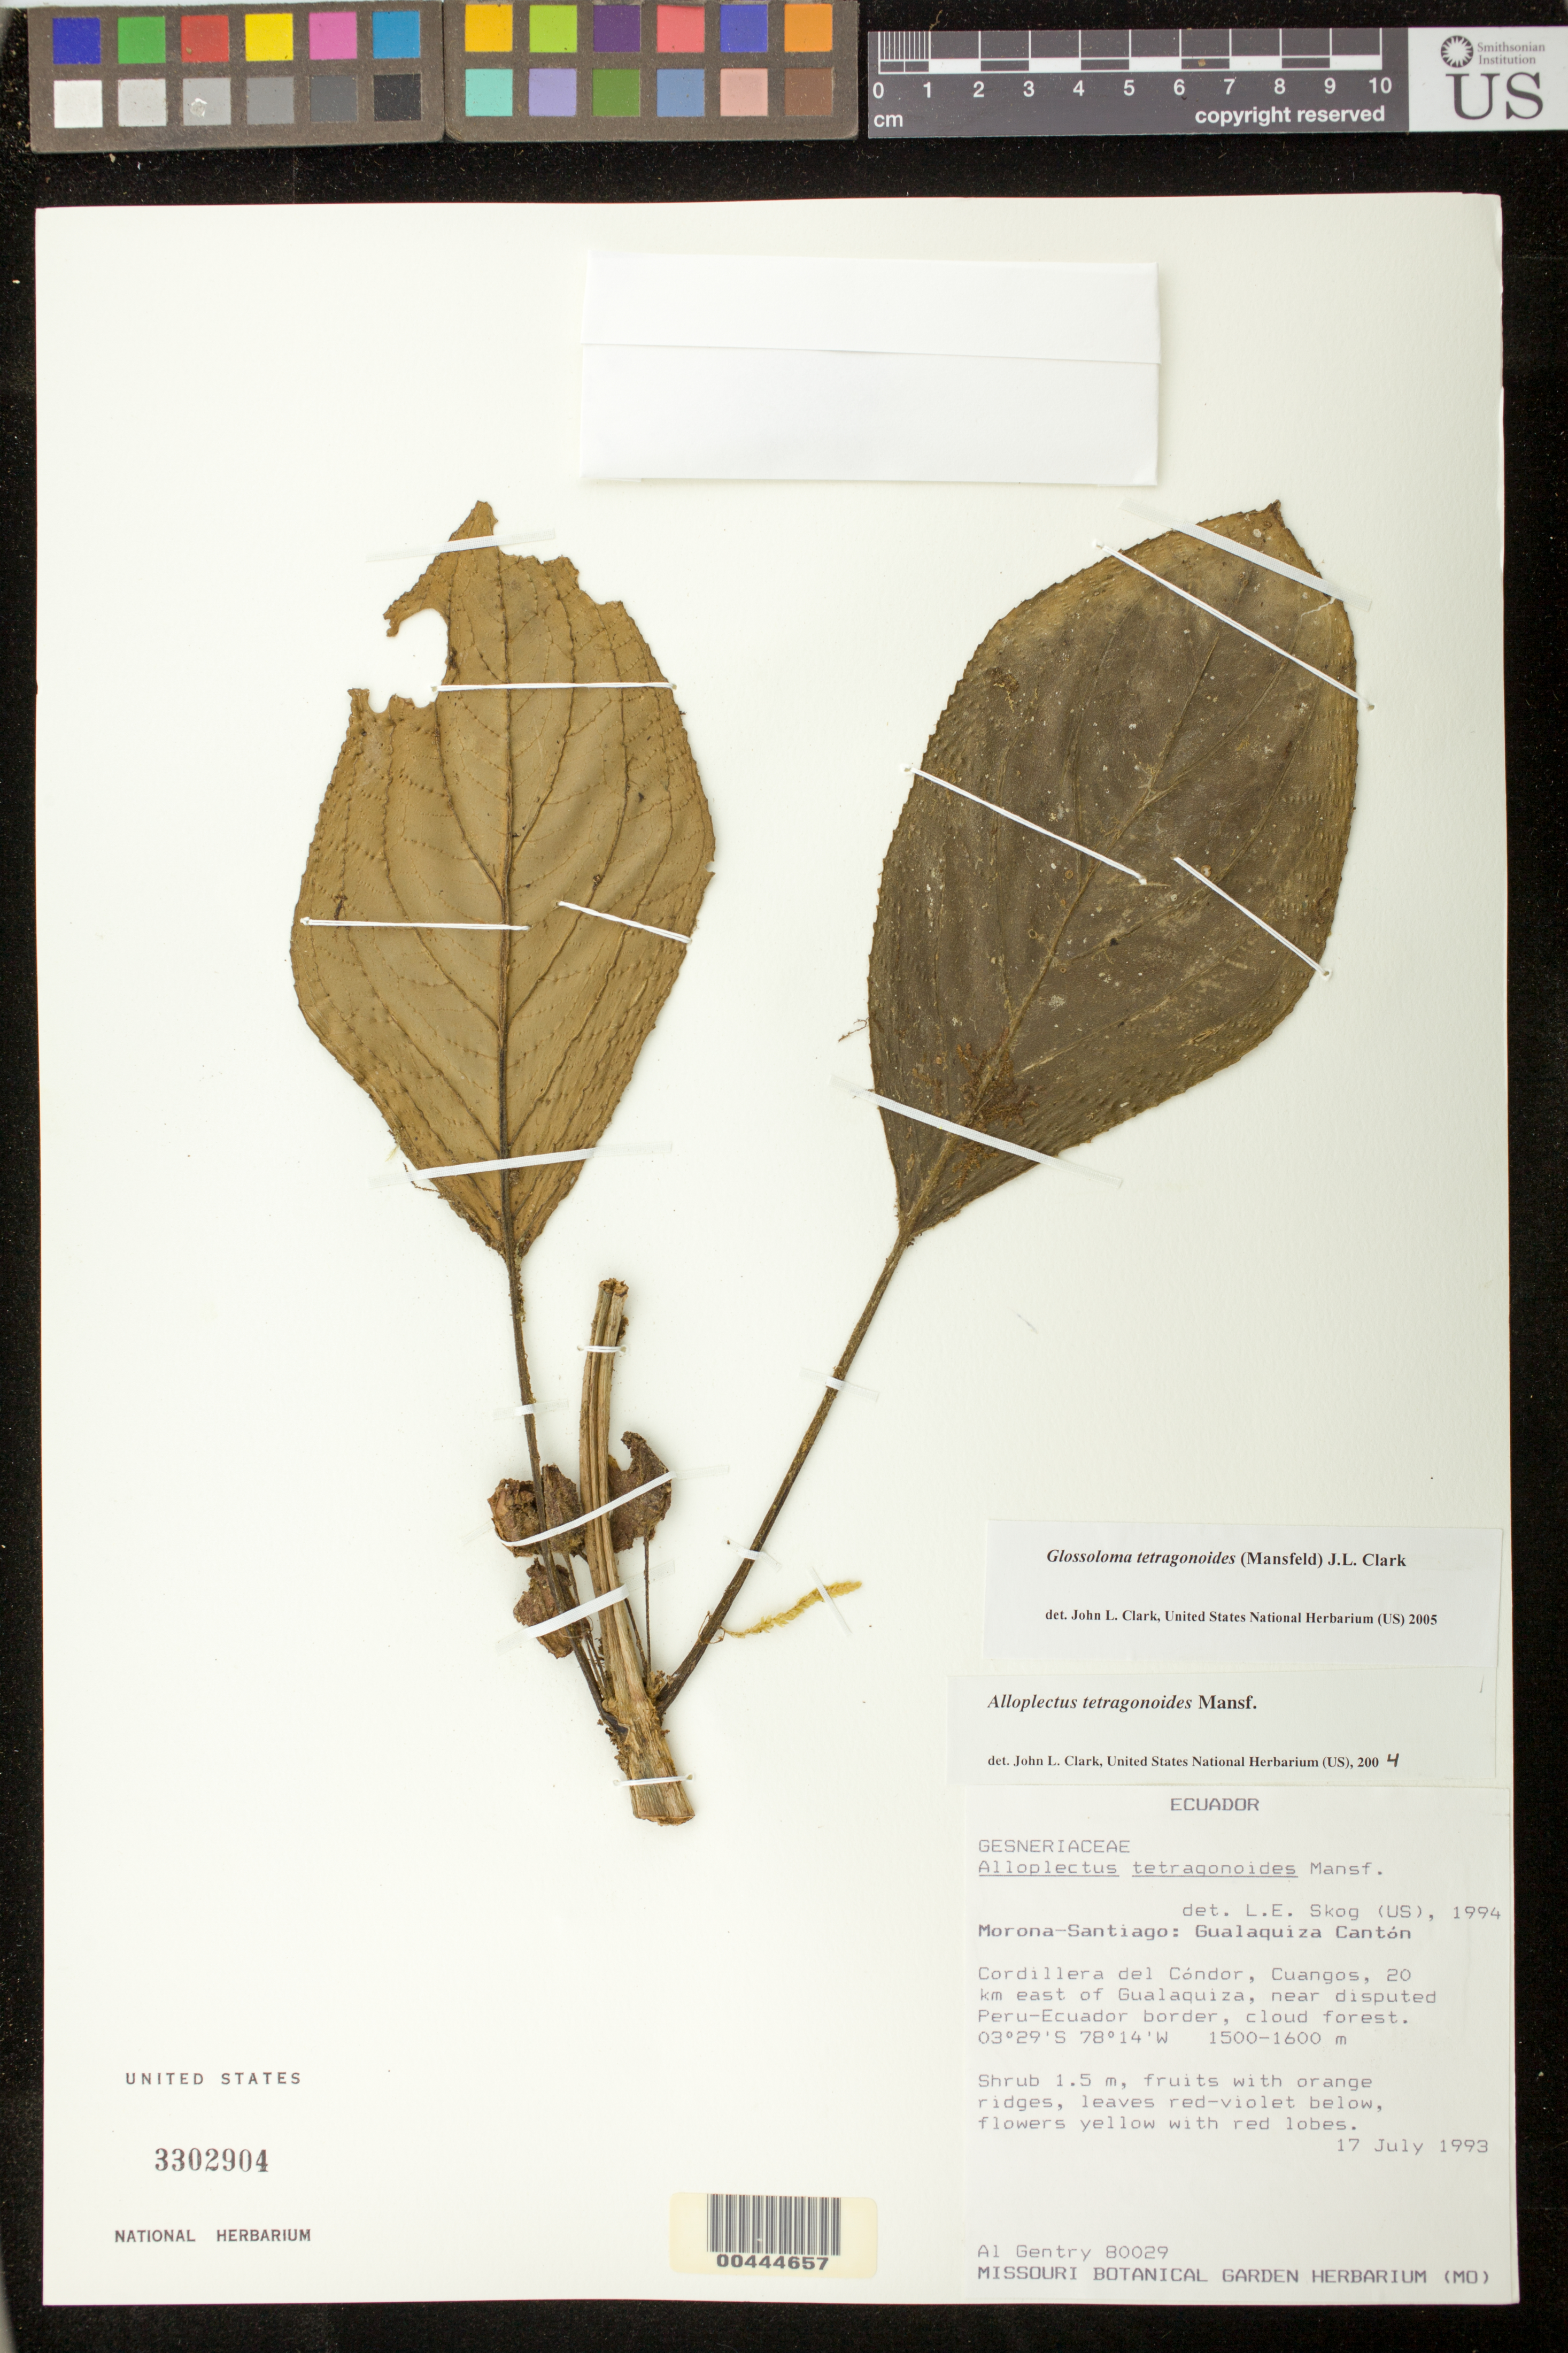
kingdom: Plantae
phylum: Tracheophyta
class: Magnoliopsida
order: Lamiales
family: Gesneriaceae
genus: Glossoloma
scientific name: Glossoloma tetragonoides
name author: (Mansf.) J.L. Clark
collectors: A. H. Gentry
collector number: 80029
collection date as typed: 17 Jul 1993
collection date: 1993-07-17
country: Ecuador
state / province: Morona-Santiago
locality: Cordillera del Cóndor, Cuangos, 20 km E of Gualaquiza, near disputed Peru-Ecuador border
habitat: Cloud forest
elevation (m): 1500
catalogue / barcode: US 3302904